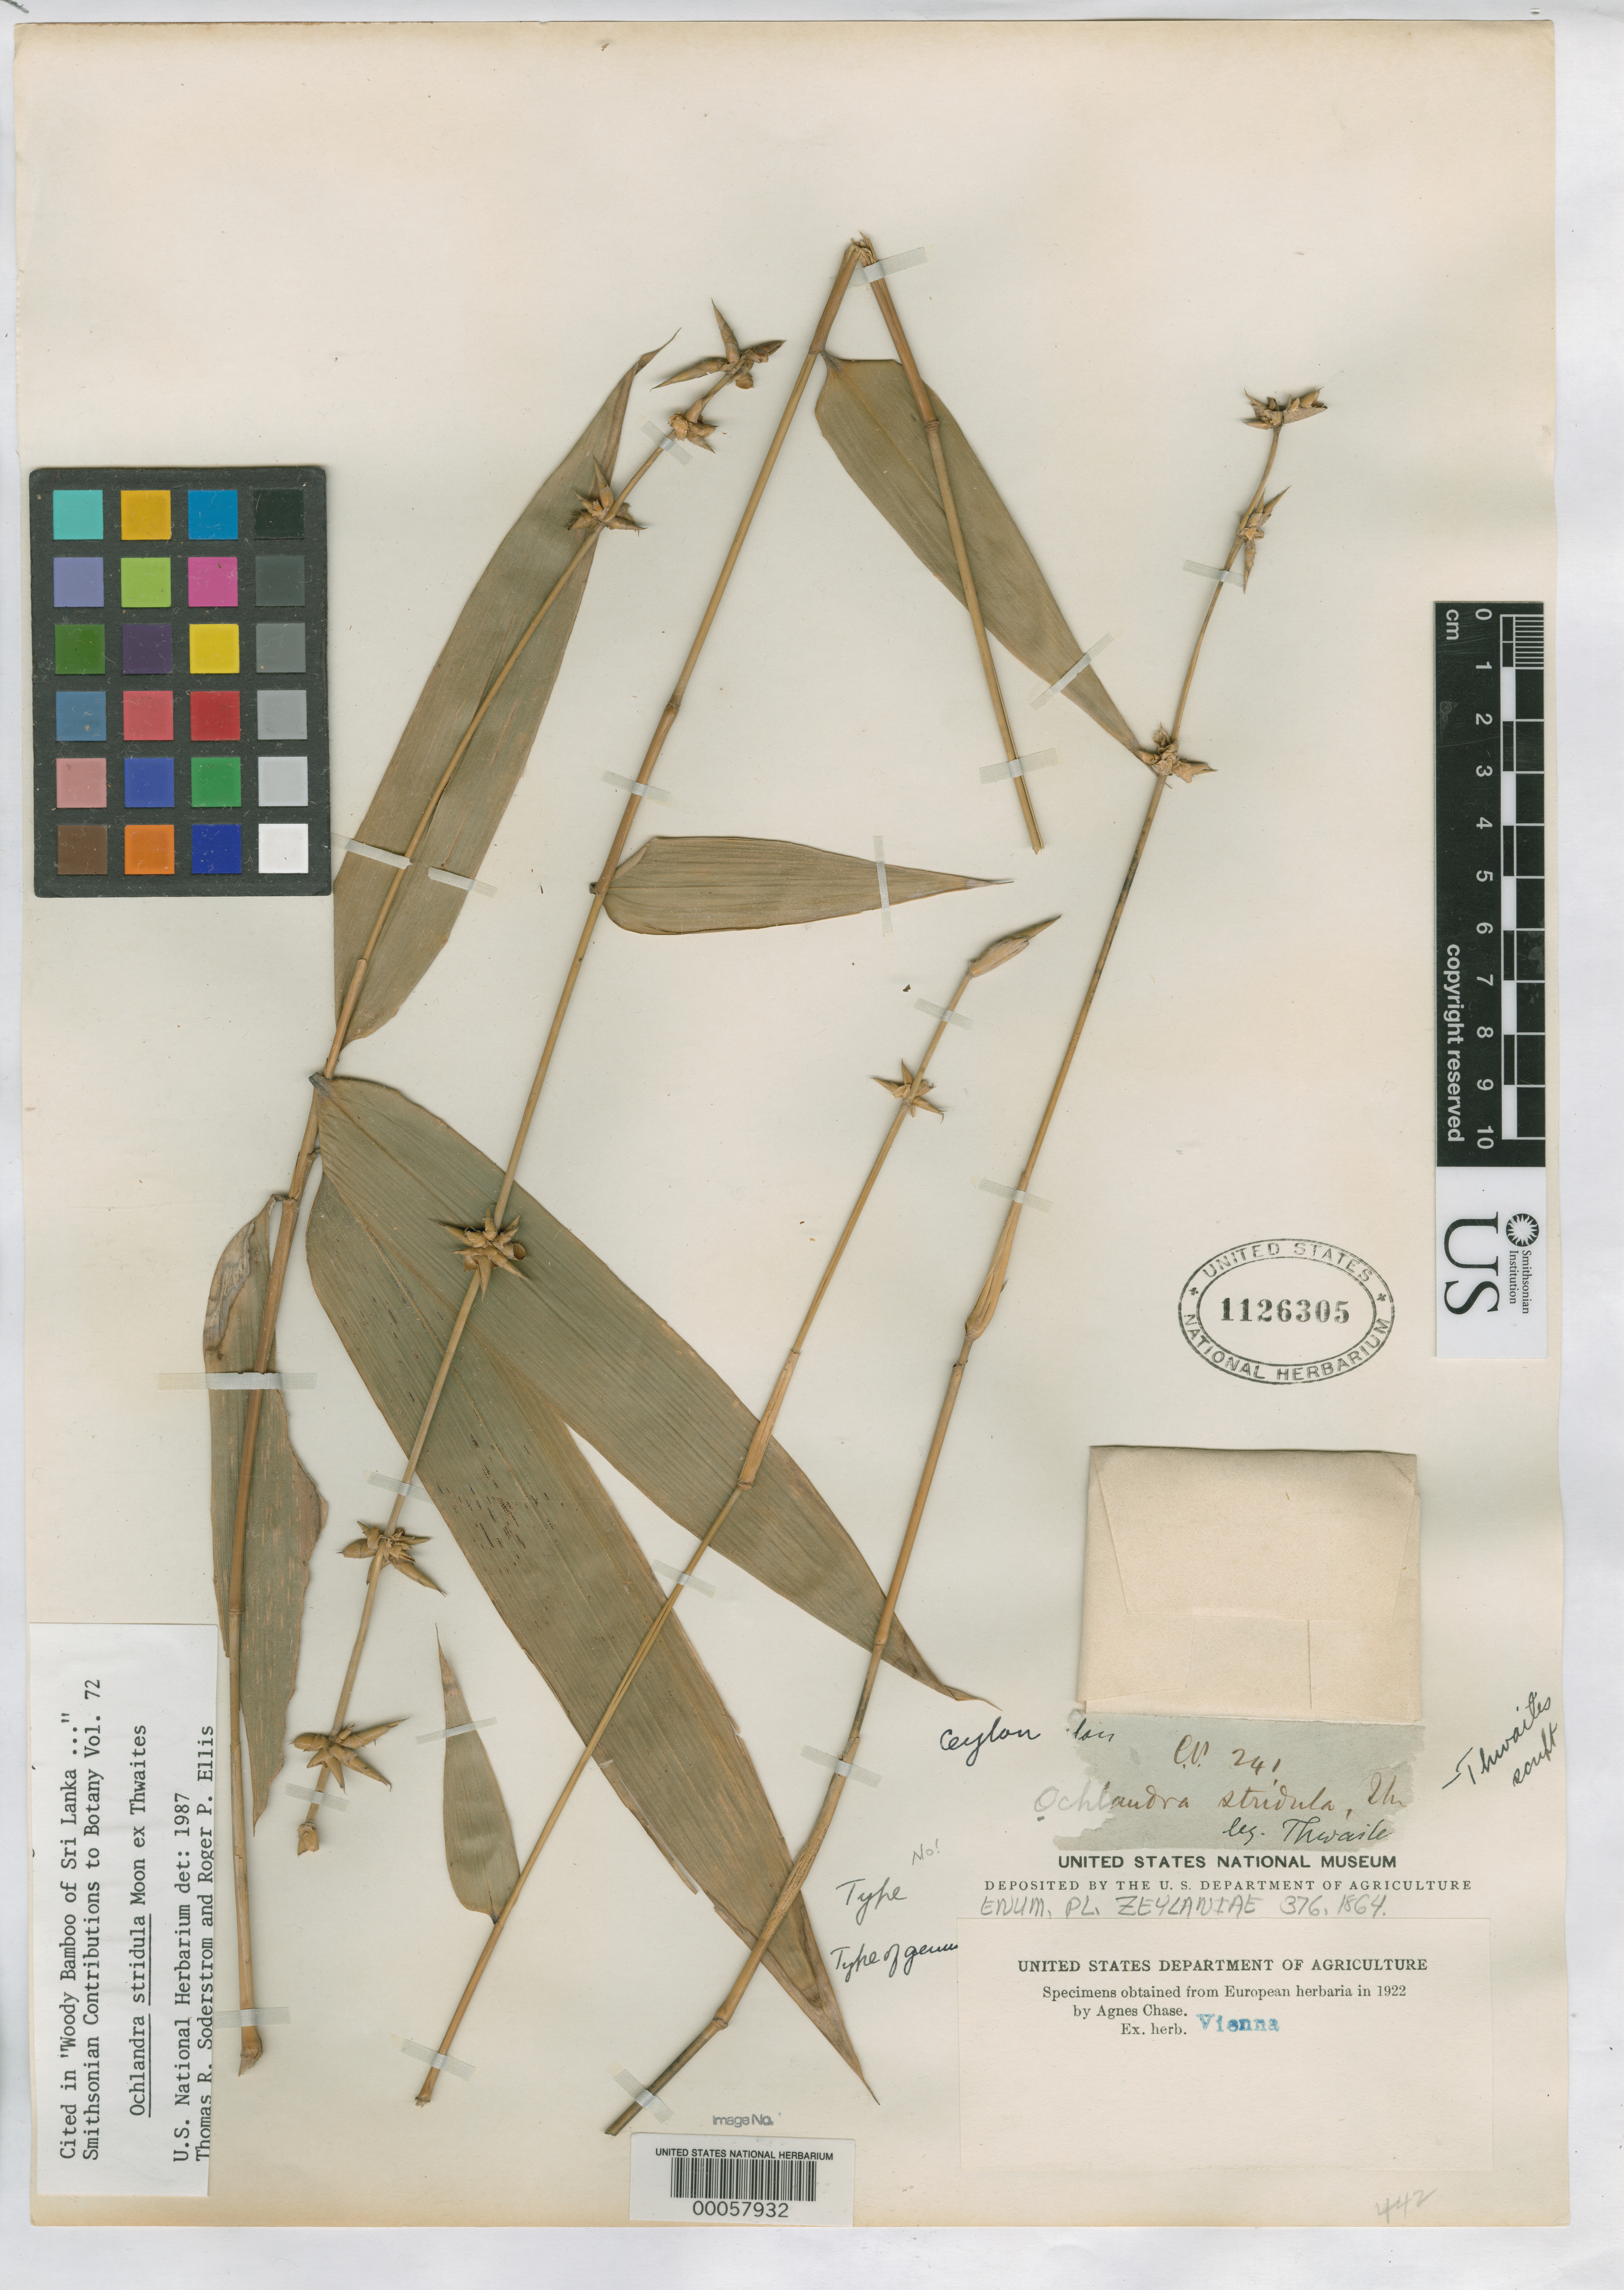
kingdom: Plantae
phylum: Tracheophyta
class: Liliopsida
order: Poales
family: Poaceae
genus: Ochlandra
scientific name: Ochlandra stridula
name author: Moon ex Thwaites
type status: Isotype; Type Collection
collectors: G. H. K. Thwaites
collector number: C.P. 241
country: Sri Lanka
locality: "Ceylon"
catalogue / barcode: US 1126305